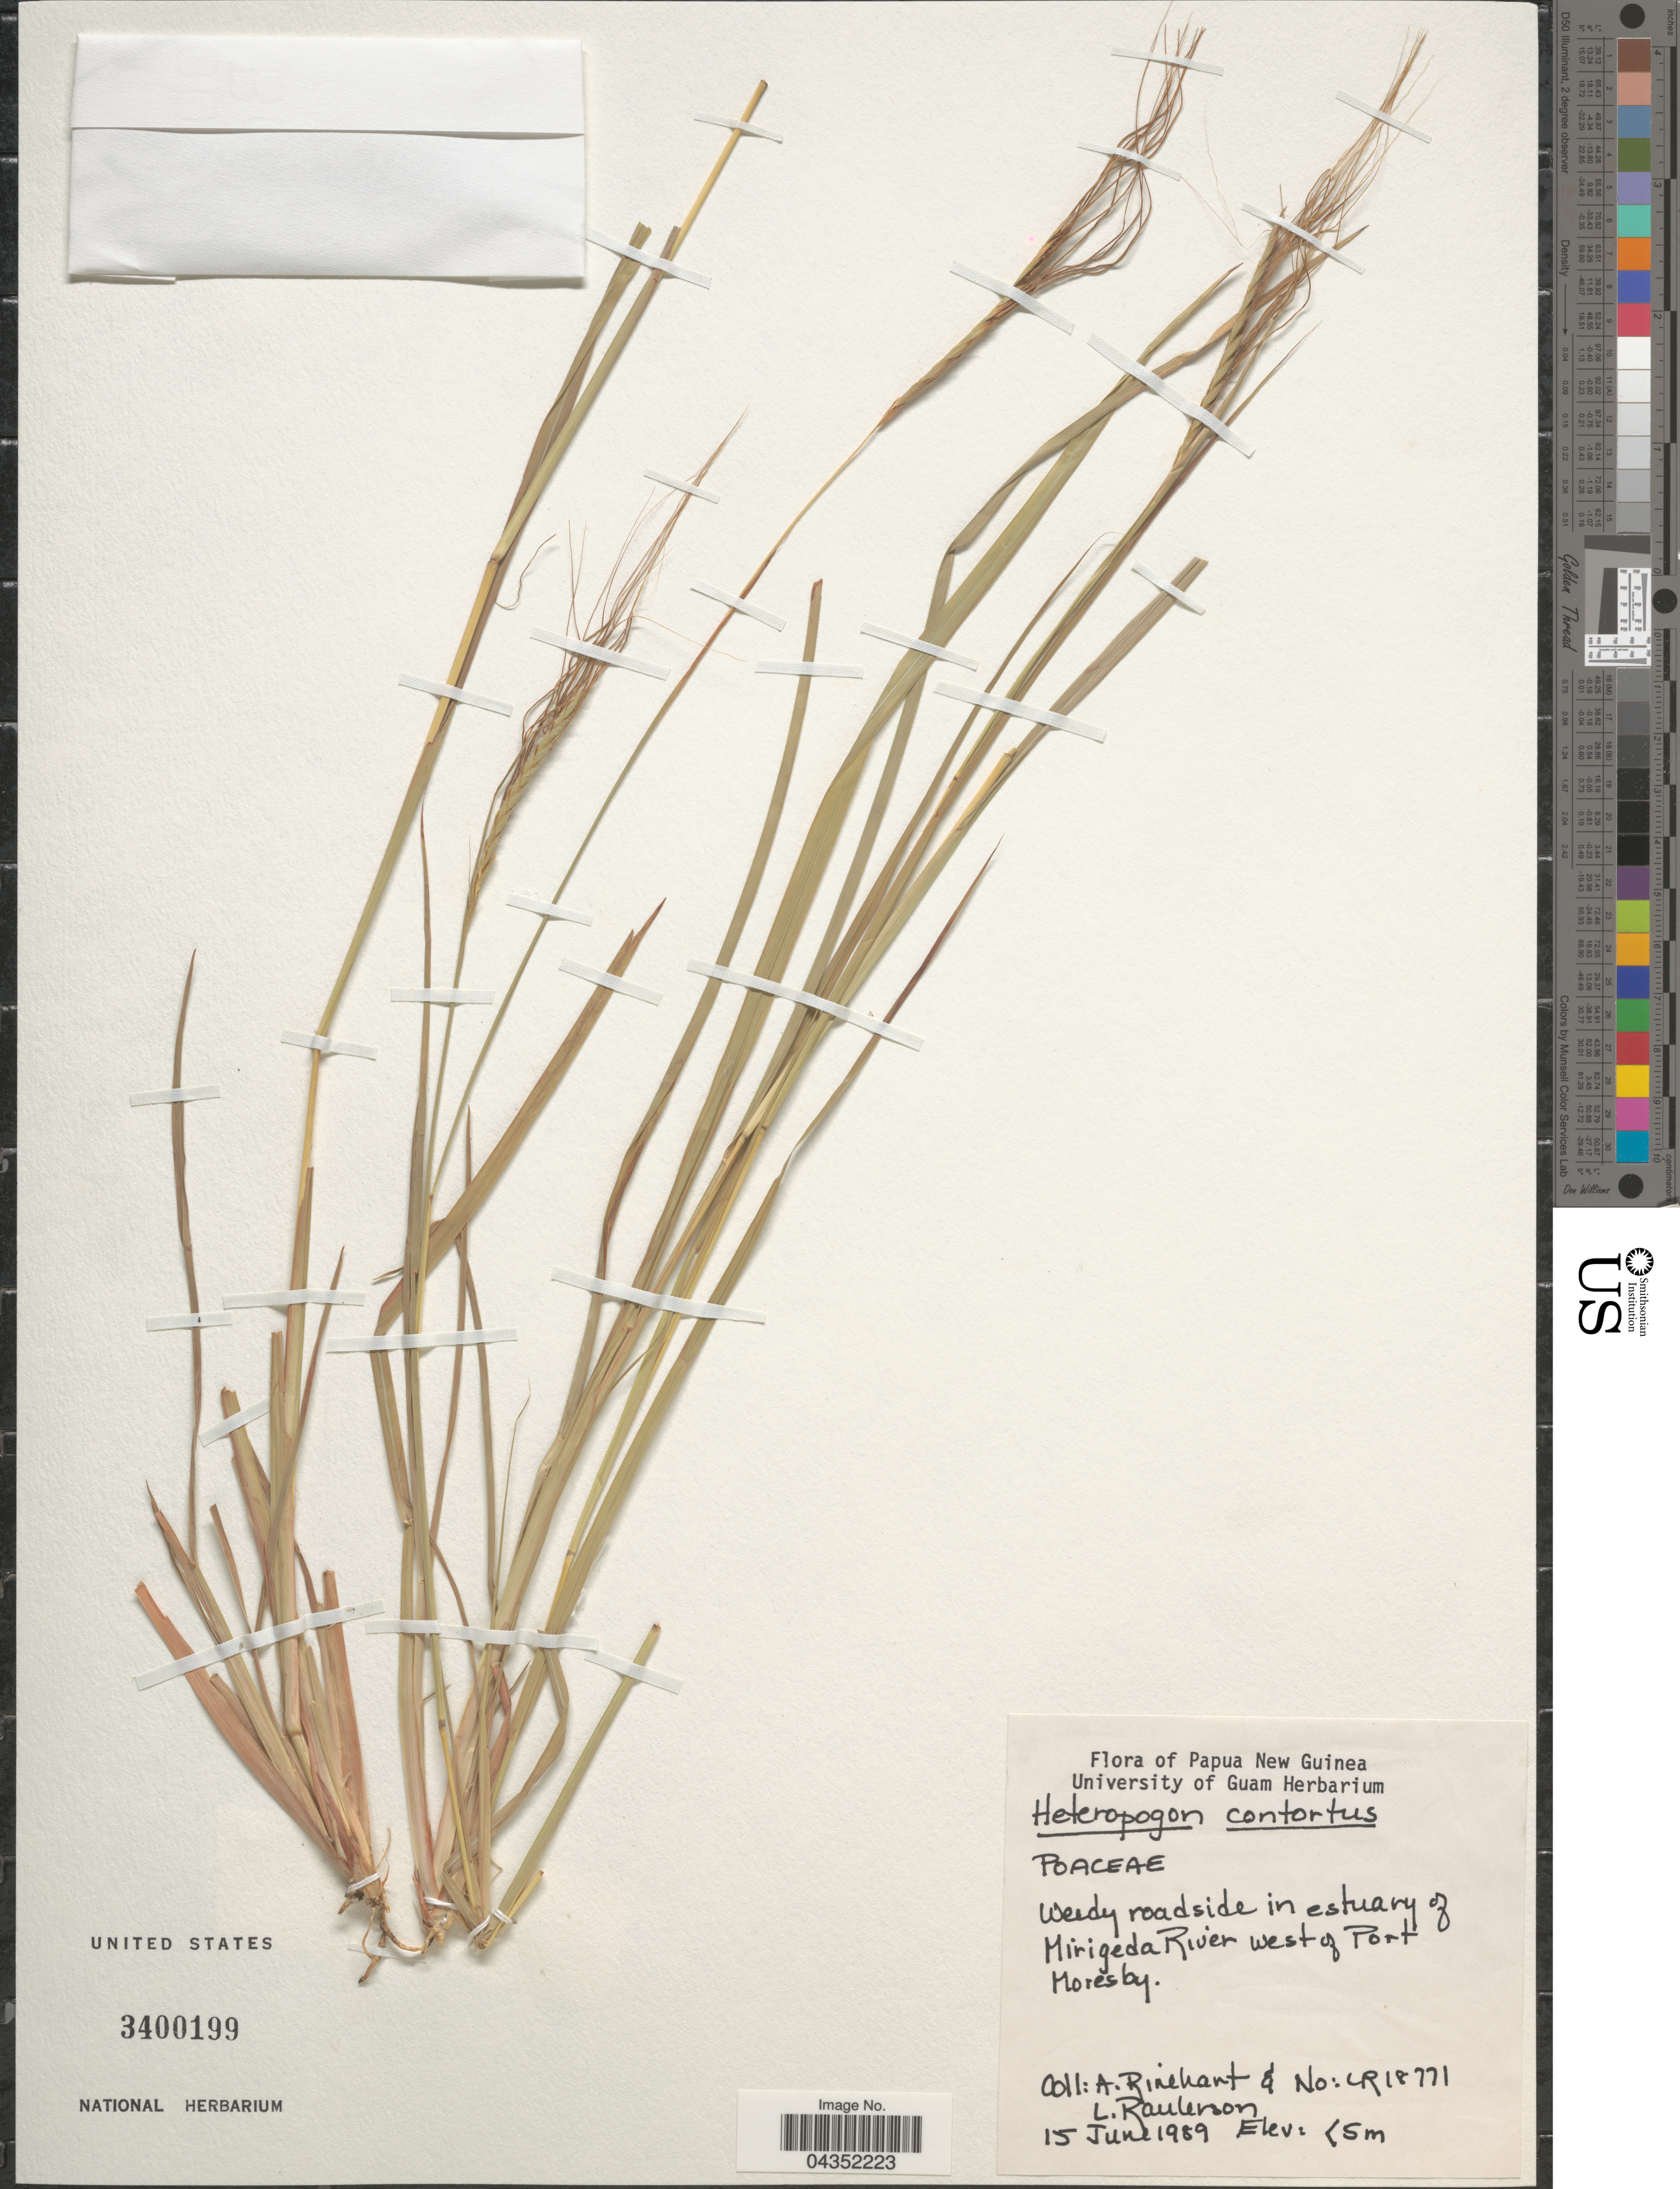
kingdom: Plantae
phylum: Tracheophyta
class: Liliopsida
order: Poales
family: Poaceae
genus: Heteropogon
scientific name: Heteropogon contortus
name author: (L.) P. Beauv. ex Roem. & Schult.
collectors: A. Rinehart & L. Raulerson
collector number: LR18771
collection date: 1989-06-15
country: Papua New Guinea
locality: Weedy roadside in estuary of Mirigeda River west of Port Moresby.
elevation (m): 5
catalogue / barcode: US 3400199